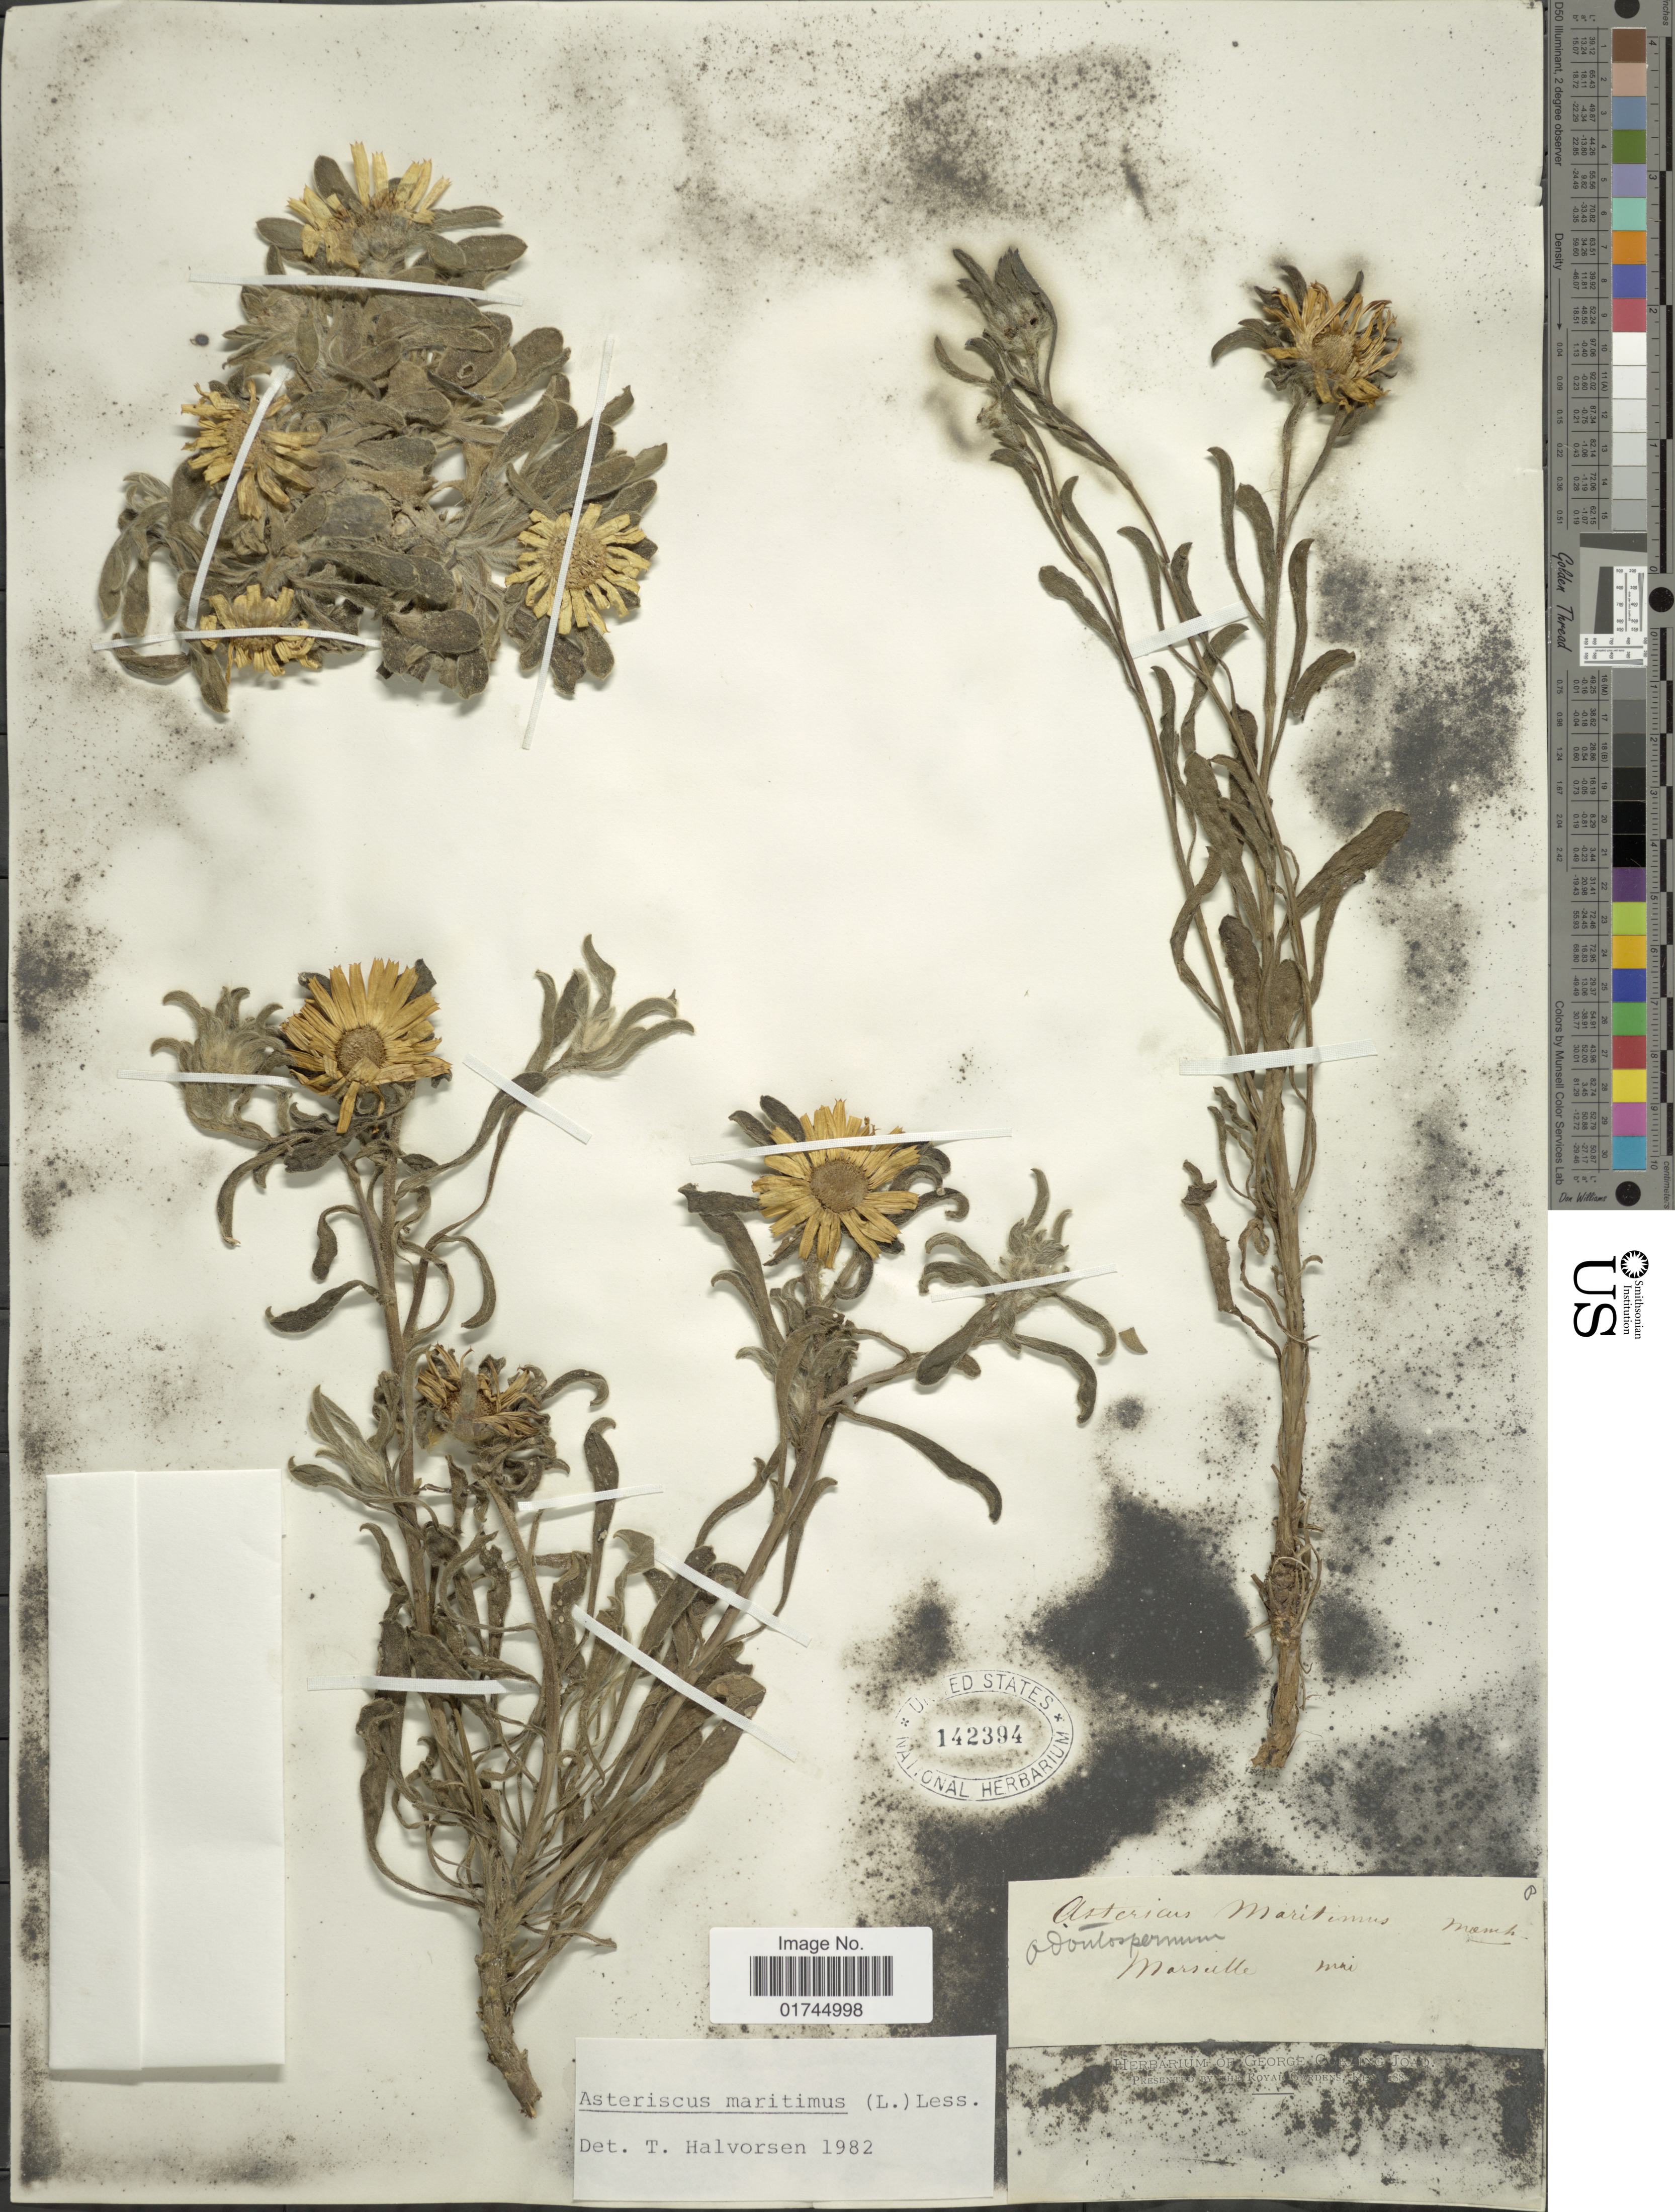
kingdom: Plantae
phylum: Tracheophyta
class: Magnoliopsida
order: Asterales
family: Asteraceae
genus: Asteriscus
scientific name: Asteriscus maritimus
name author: (L.) Less.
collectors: ex herb. George Curling Joad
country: France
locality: Marsille.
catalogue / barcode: US 142394